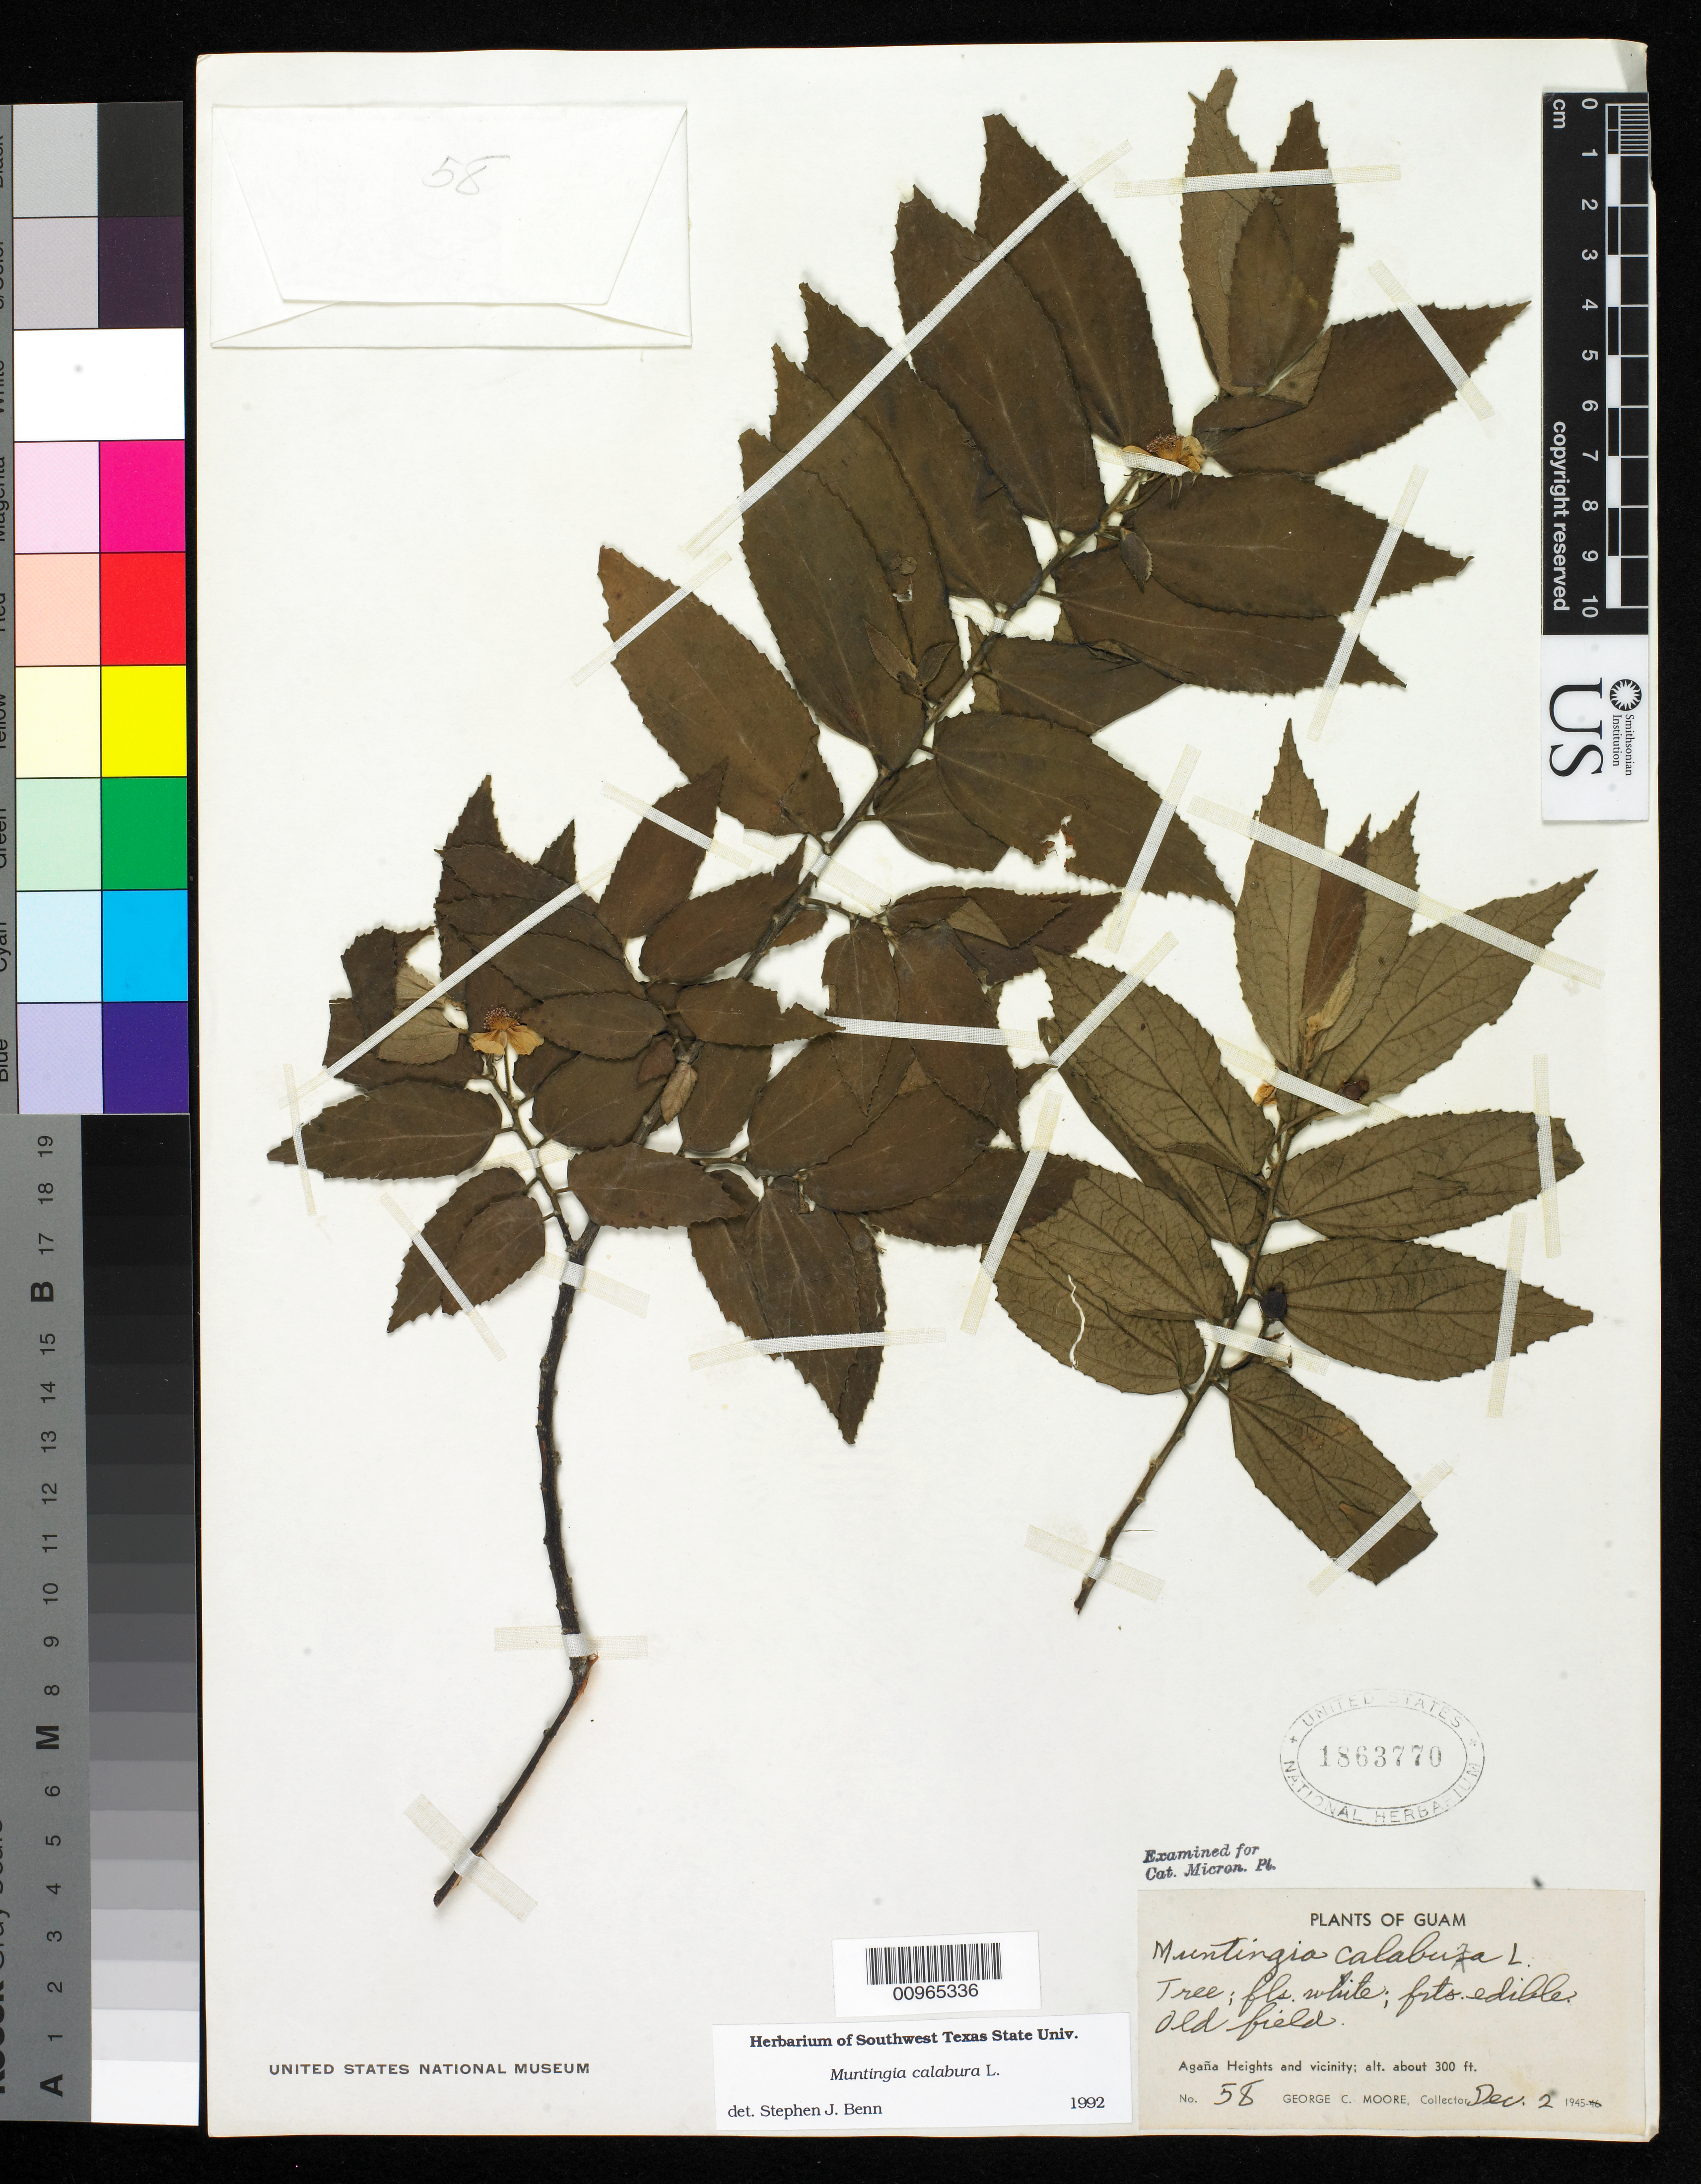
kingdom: Plantae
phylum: Tracheophyta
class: Magnoliopsida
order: Malvales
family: Muntingiaceae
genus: Muntingia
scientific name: Muntingia calabura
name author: L.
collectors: G. C. Moore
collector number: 58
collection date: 1945-12-02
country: Guam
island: Guam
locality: Agana Heights and vicinity, Guam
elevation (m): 91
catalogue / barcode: US 1863770